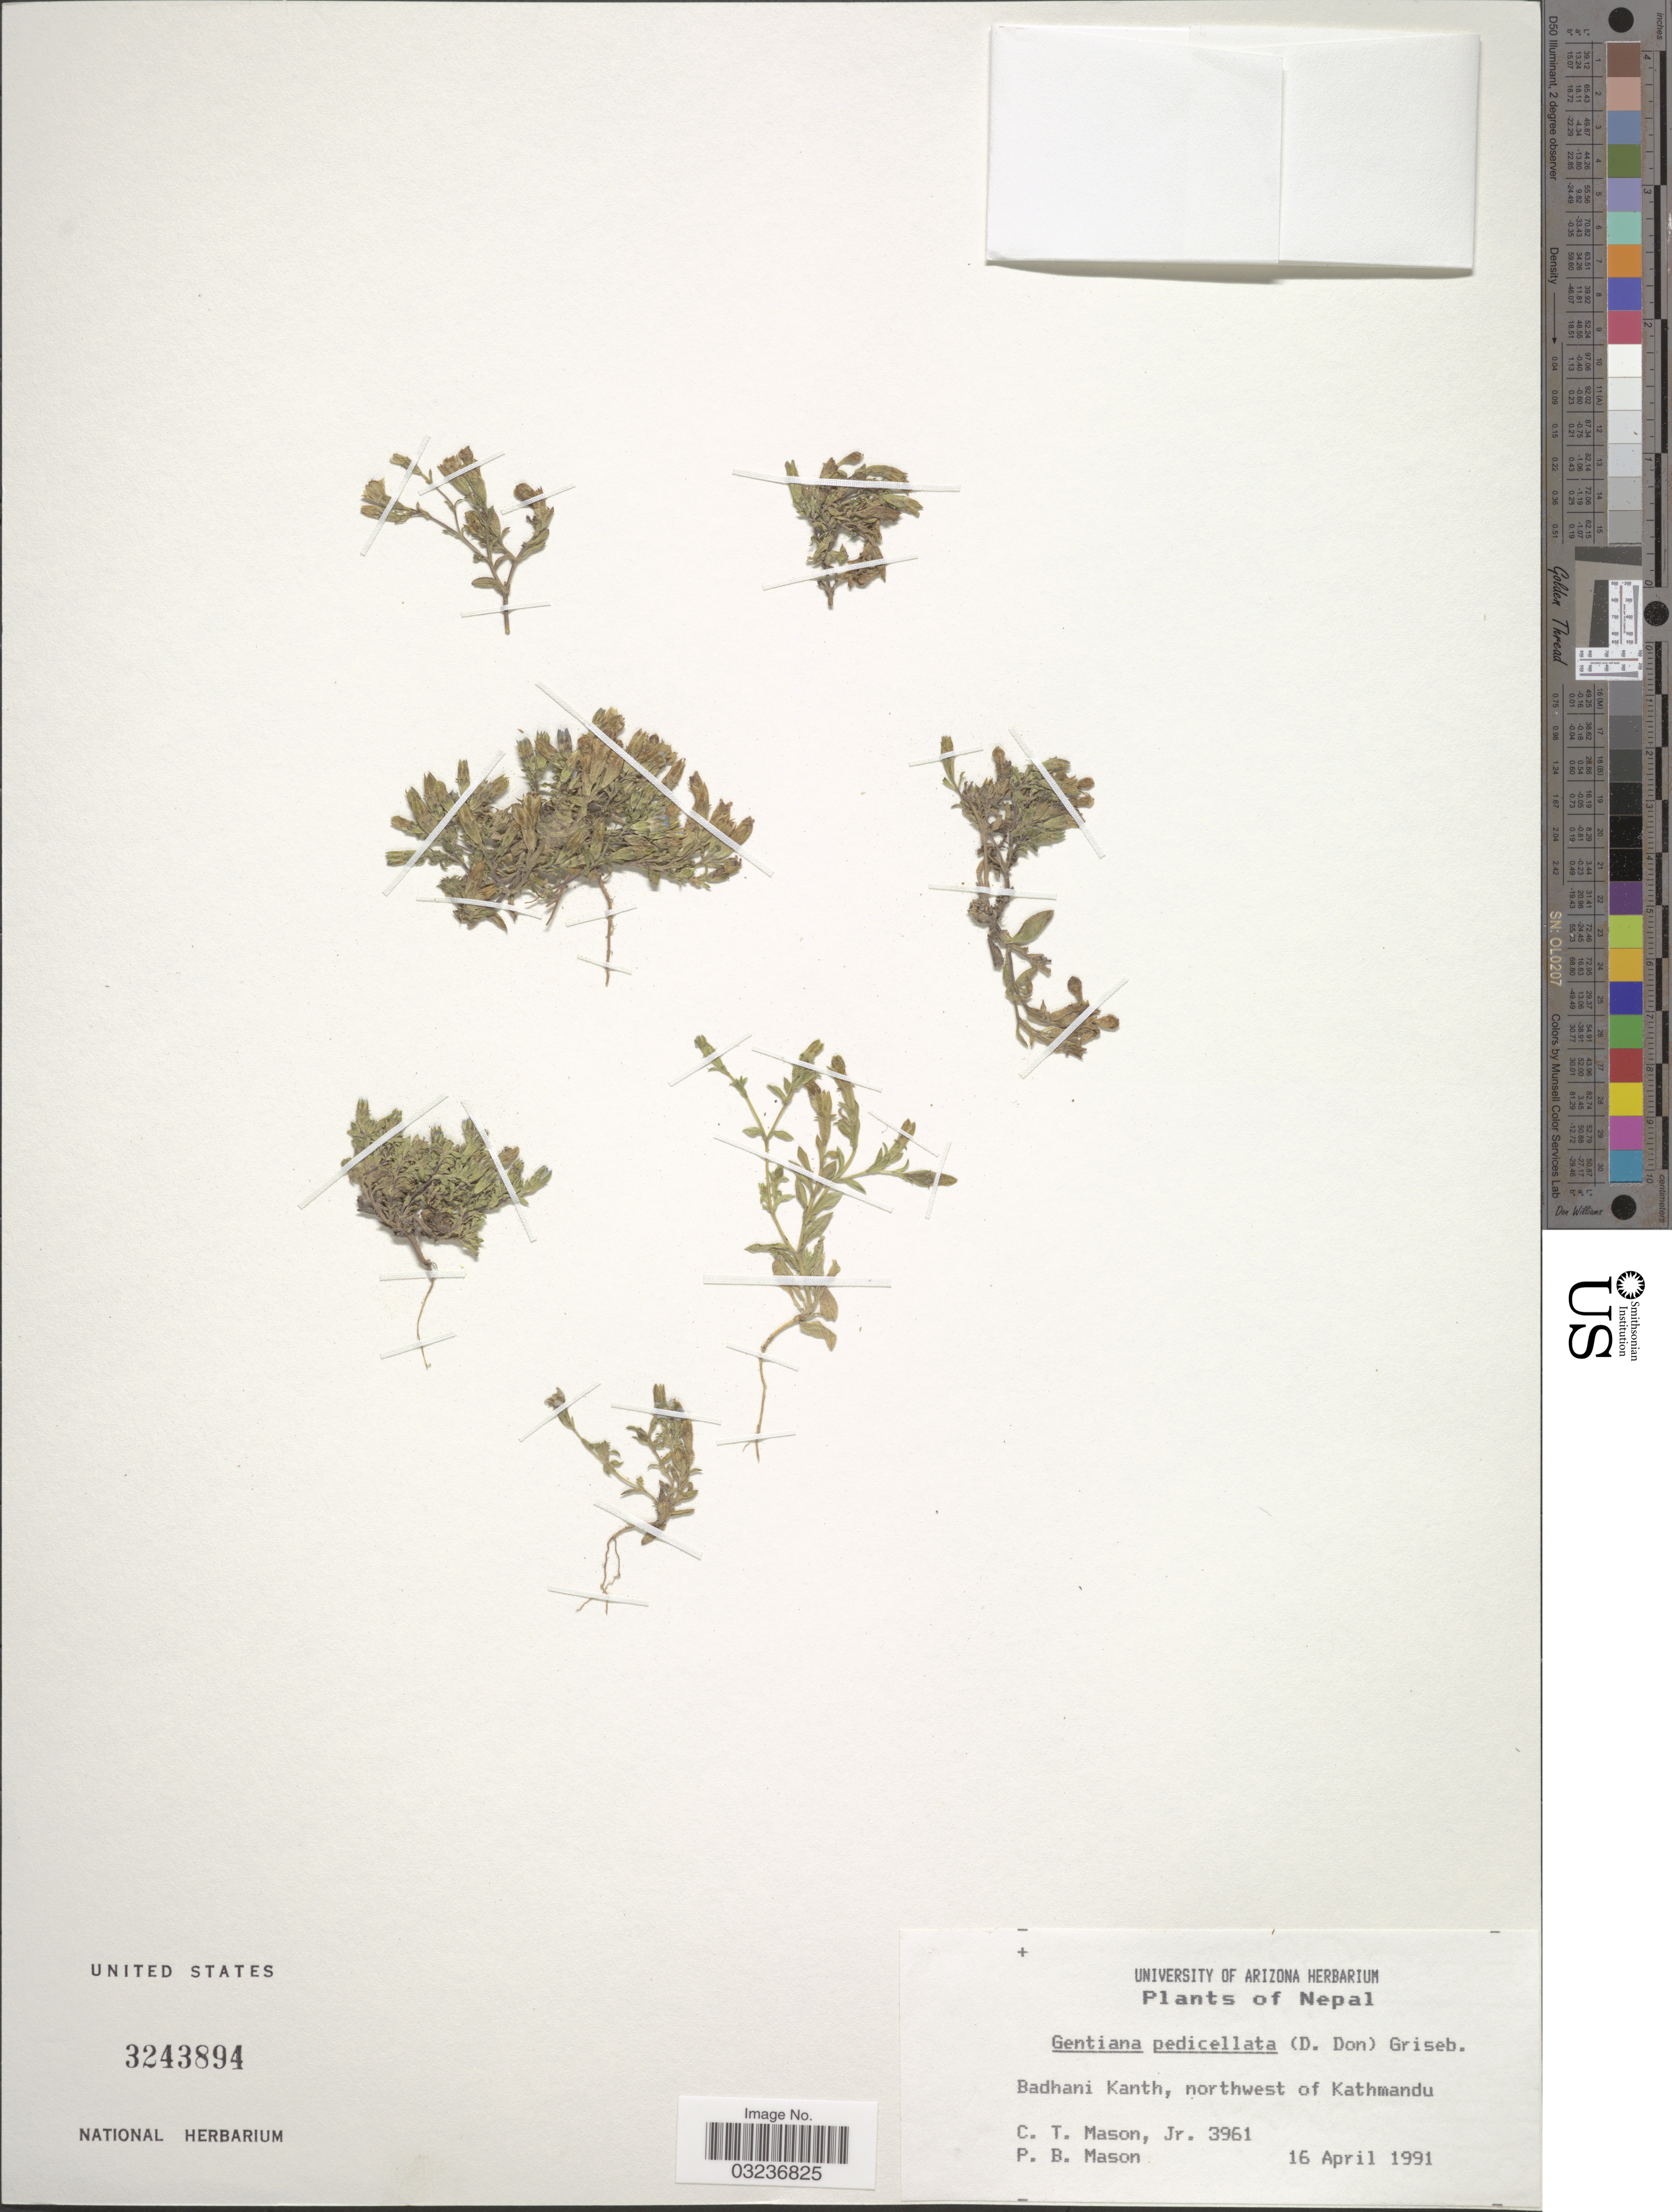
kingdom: Plantae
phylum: Tracheophyta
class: Magnoliopsida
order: Gentianales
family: Gentianaceae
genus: Gentiana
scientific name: Gentiana pedicellata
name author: (D. Don) Wall.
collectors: C. Mason Jr. & P. Mason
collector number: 3961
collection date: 1991-07-16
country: Nepal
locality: Badhani Kanth, northwest of Kathmandu.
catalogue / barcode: US 3243894